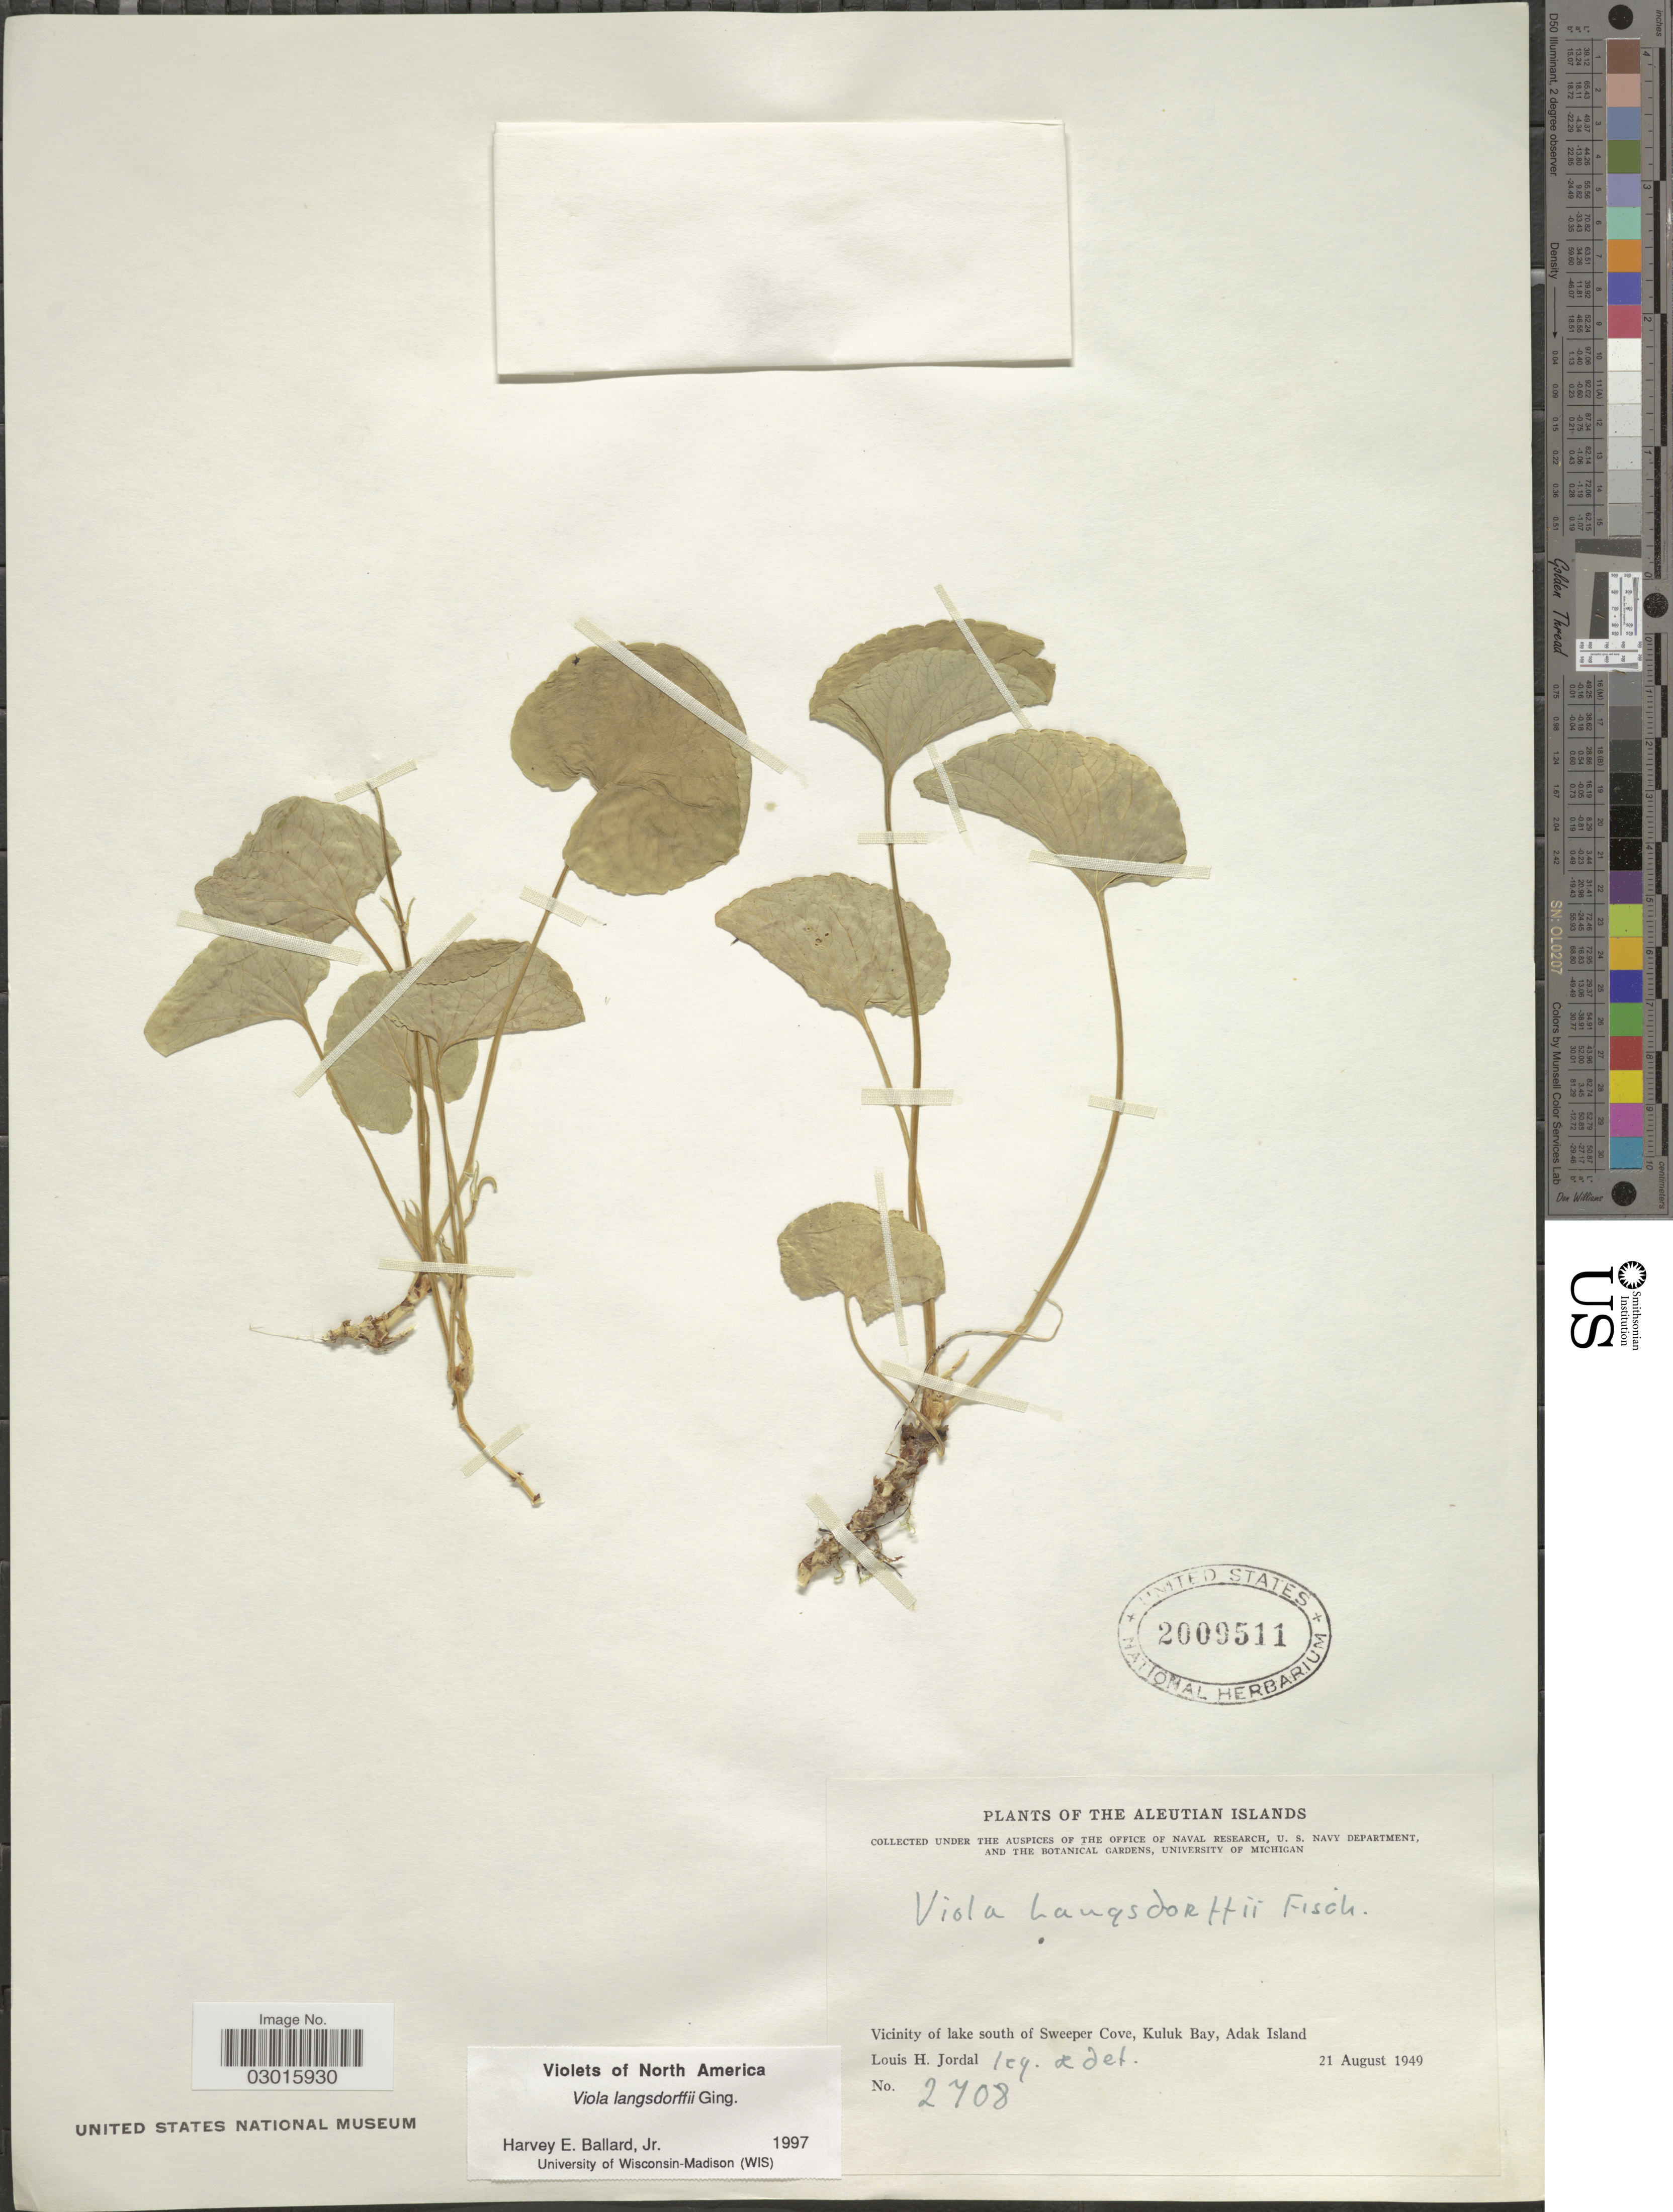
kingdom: Plantae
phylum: Tracheophyta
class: Magnoliopsida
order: Malpighiales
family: Violaceae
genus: Viola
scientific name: Viola langsdorffii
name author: Fisch. ex Ging.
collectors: L. Jordal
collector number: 2708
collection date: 1949-08-21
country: United States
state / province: Alaska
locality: The Aleutian Islands, Vicinity of lake South of Sweeper Cove, Kuluk Bay, Adak Island.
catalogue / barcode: US 2009511